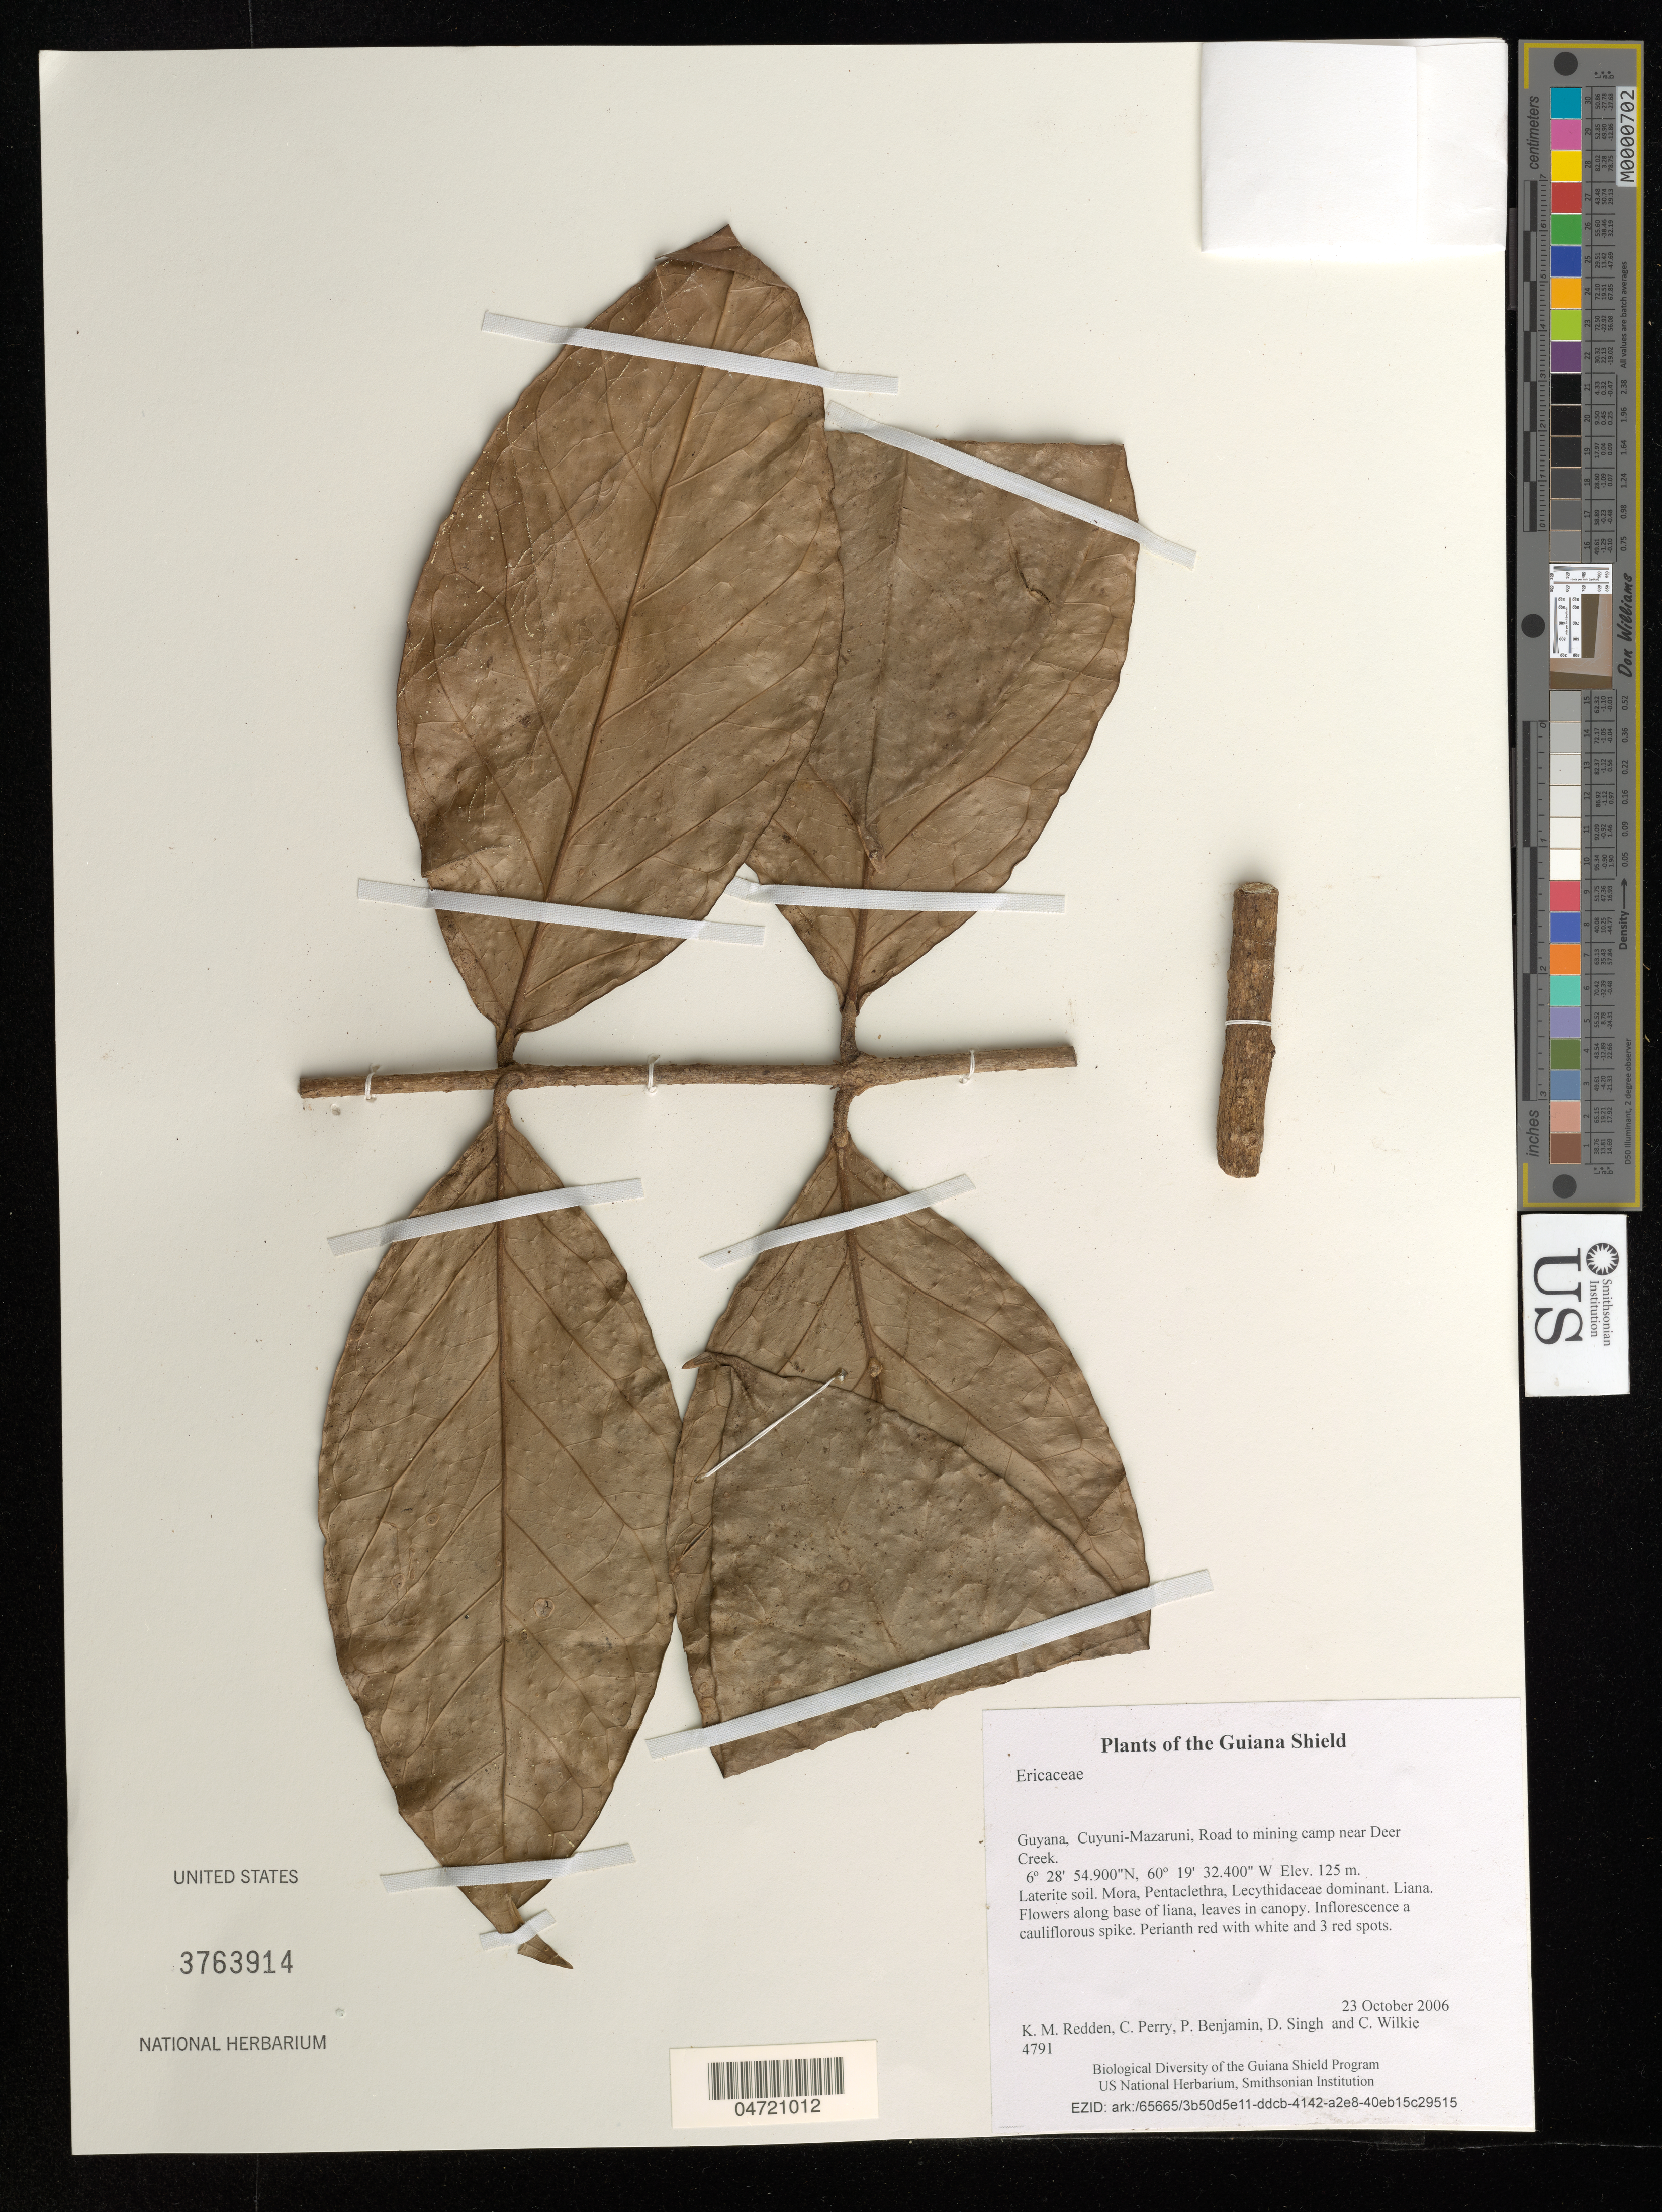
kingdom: Plantae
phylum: Tracheophyta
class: Magnoliopsida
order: Ericales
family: Ericaceae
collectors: K. M. Redden, C. Perry, P. Benjamin, D. Singh & C. Wilkie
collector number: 4791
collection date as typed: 23 October 2006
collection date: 2006-10-23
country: Guyana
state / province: Cuyuni-Mazaruni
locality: Road to mining camp near Deer Creek.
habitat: Laterite soil. Mora, Pentaclethra, Lecythidaceae dominant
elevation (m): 125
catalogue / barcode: US 3763914